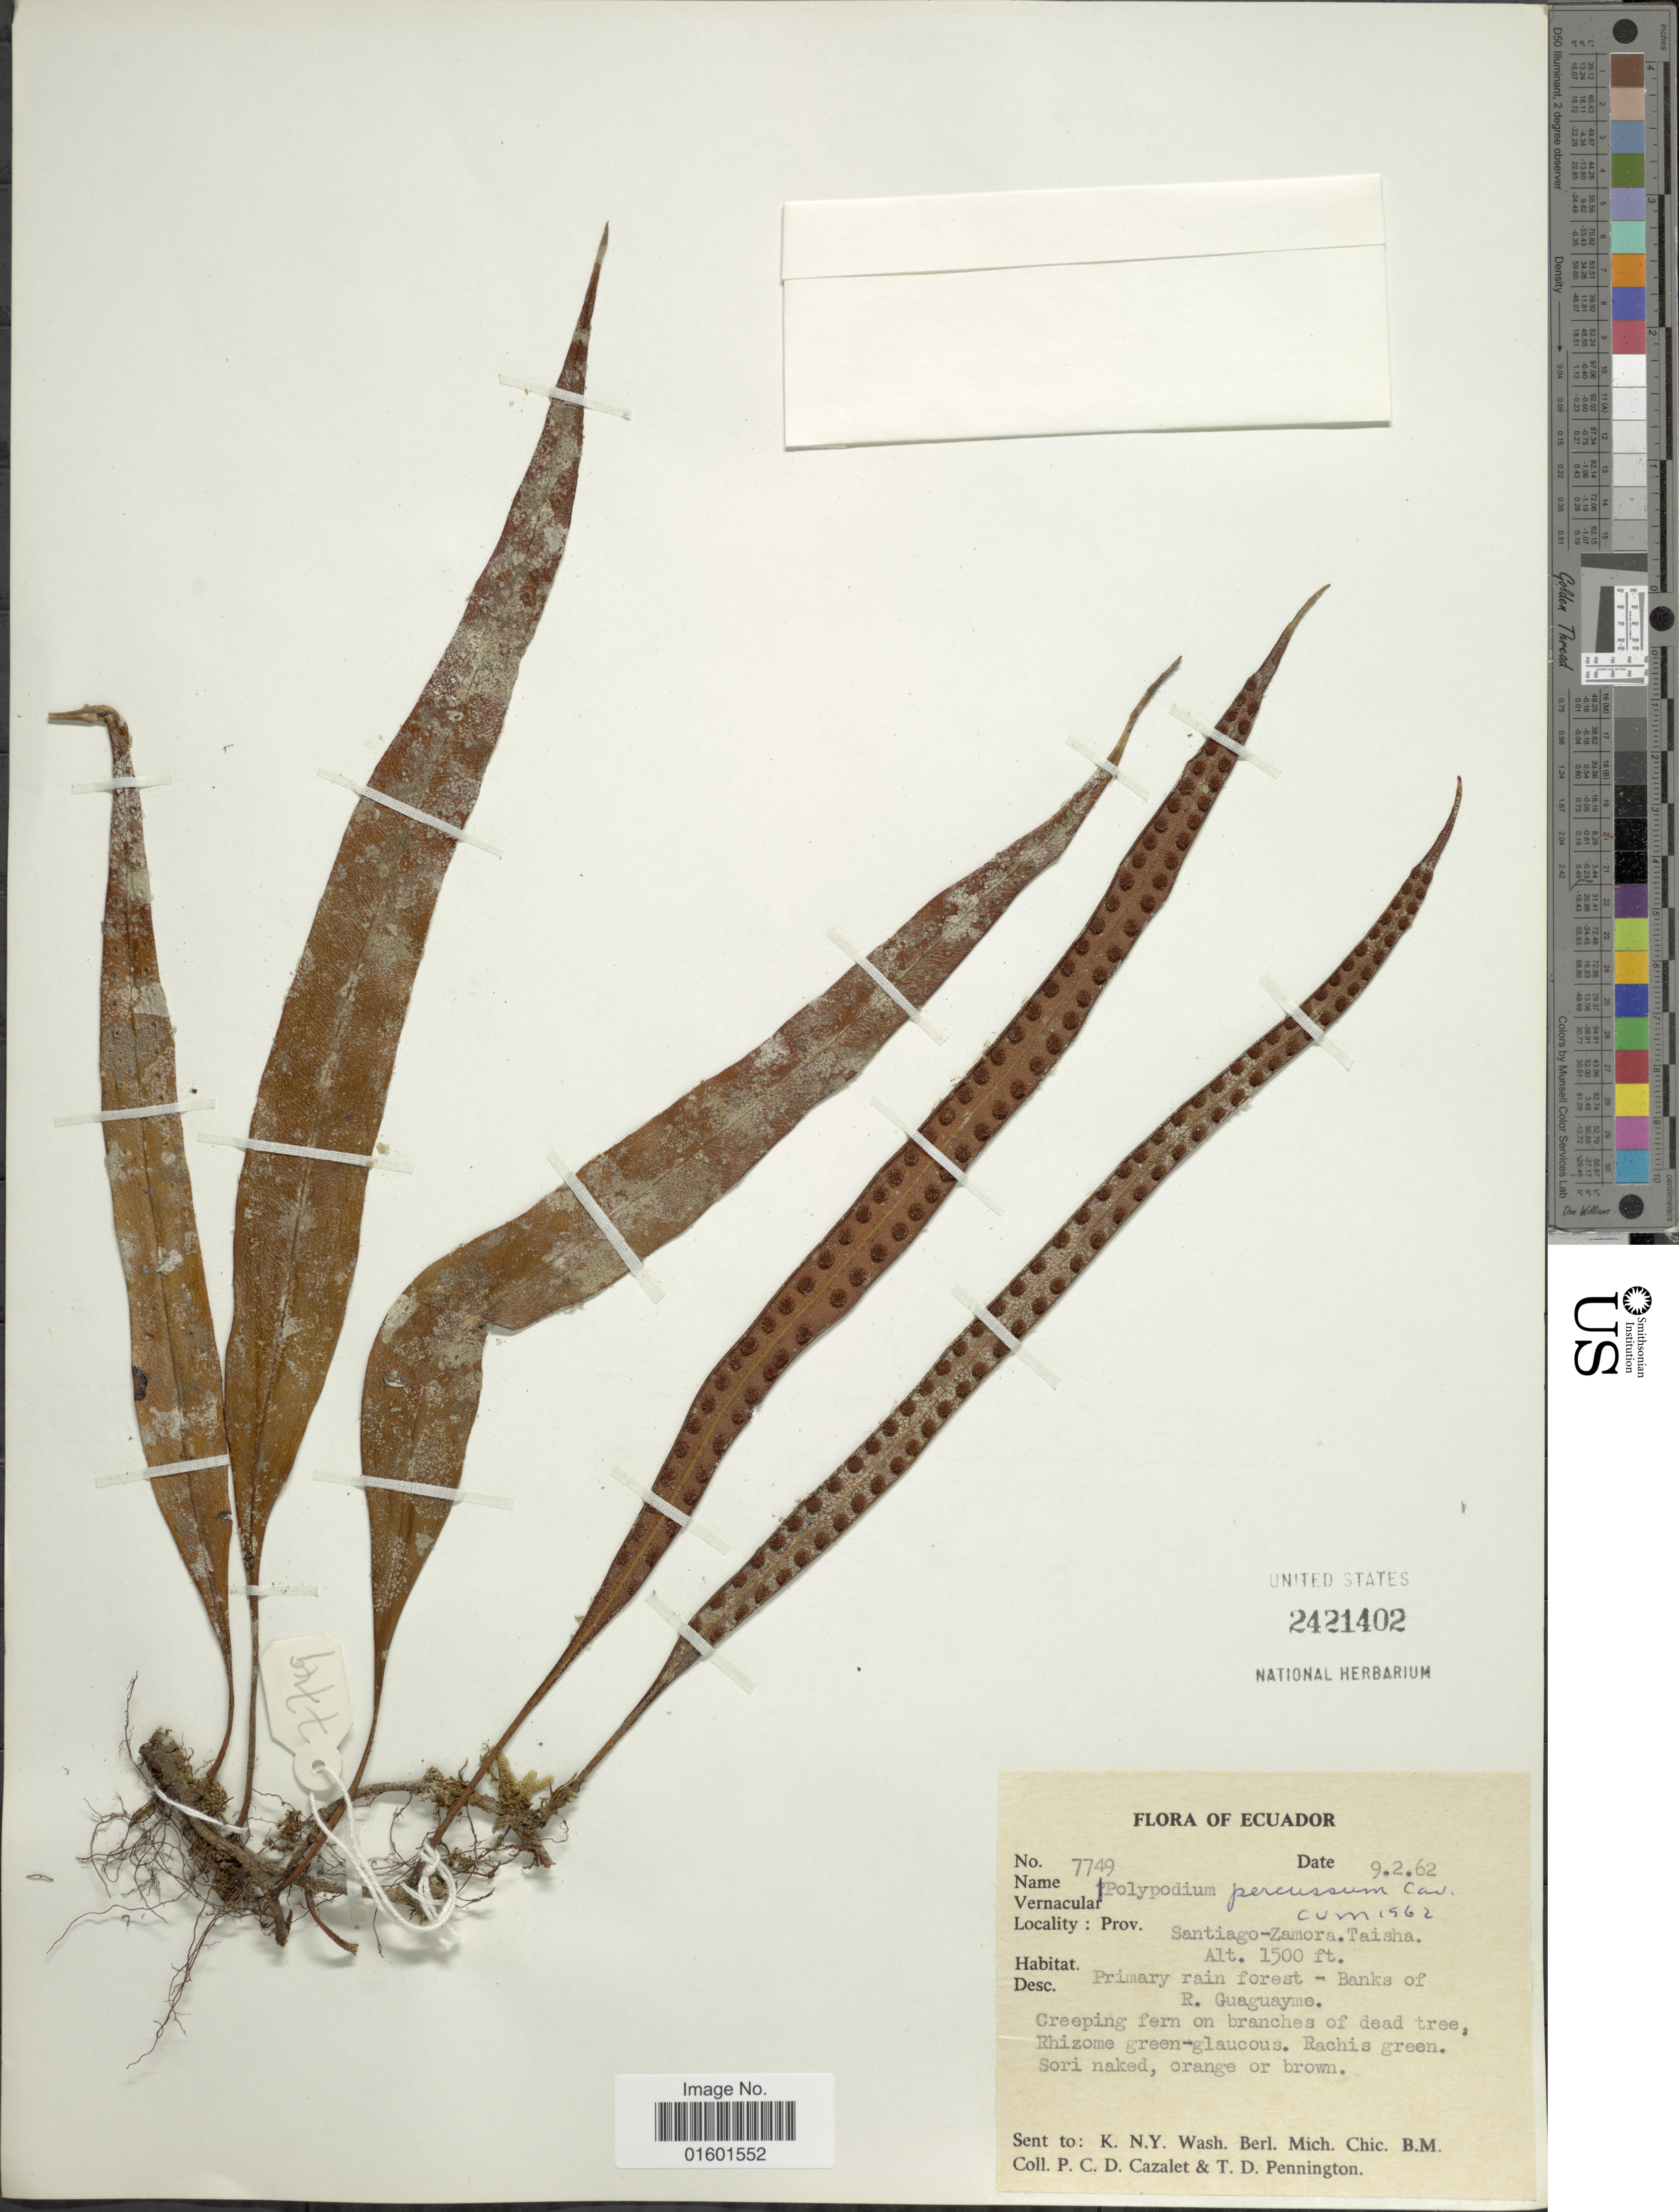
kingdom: Plantae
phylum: Tracheophyta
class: Polypodiopsida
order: Polypodiales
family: Polypodiaceae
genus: Microgramma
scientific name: Microgramma percussa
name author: (Cav.) de la Sota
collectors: P. C. D. Cazalet & T. D. Pennington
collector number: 7749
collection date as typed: Transcribed d/m/y: 9/2/62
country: Ecuador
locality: Prov. Santiago - Zamora. Taisha. Primary rain forest - Banks of R. Guaguayme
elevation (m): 457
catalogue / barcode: US 2421402